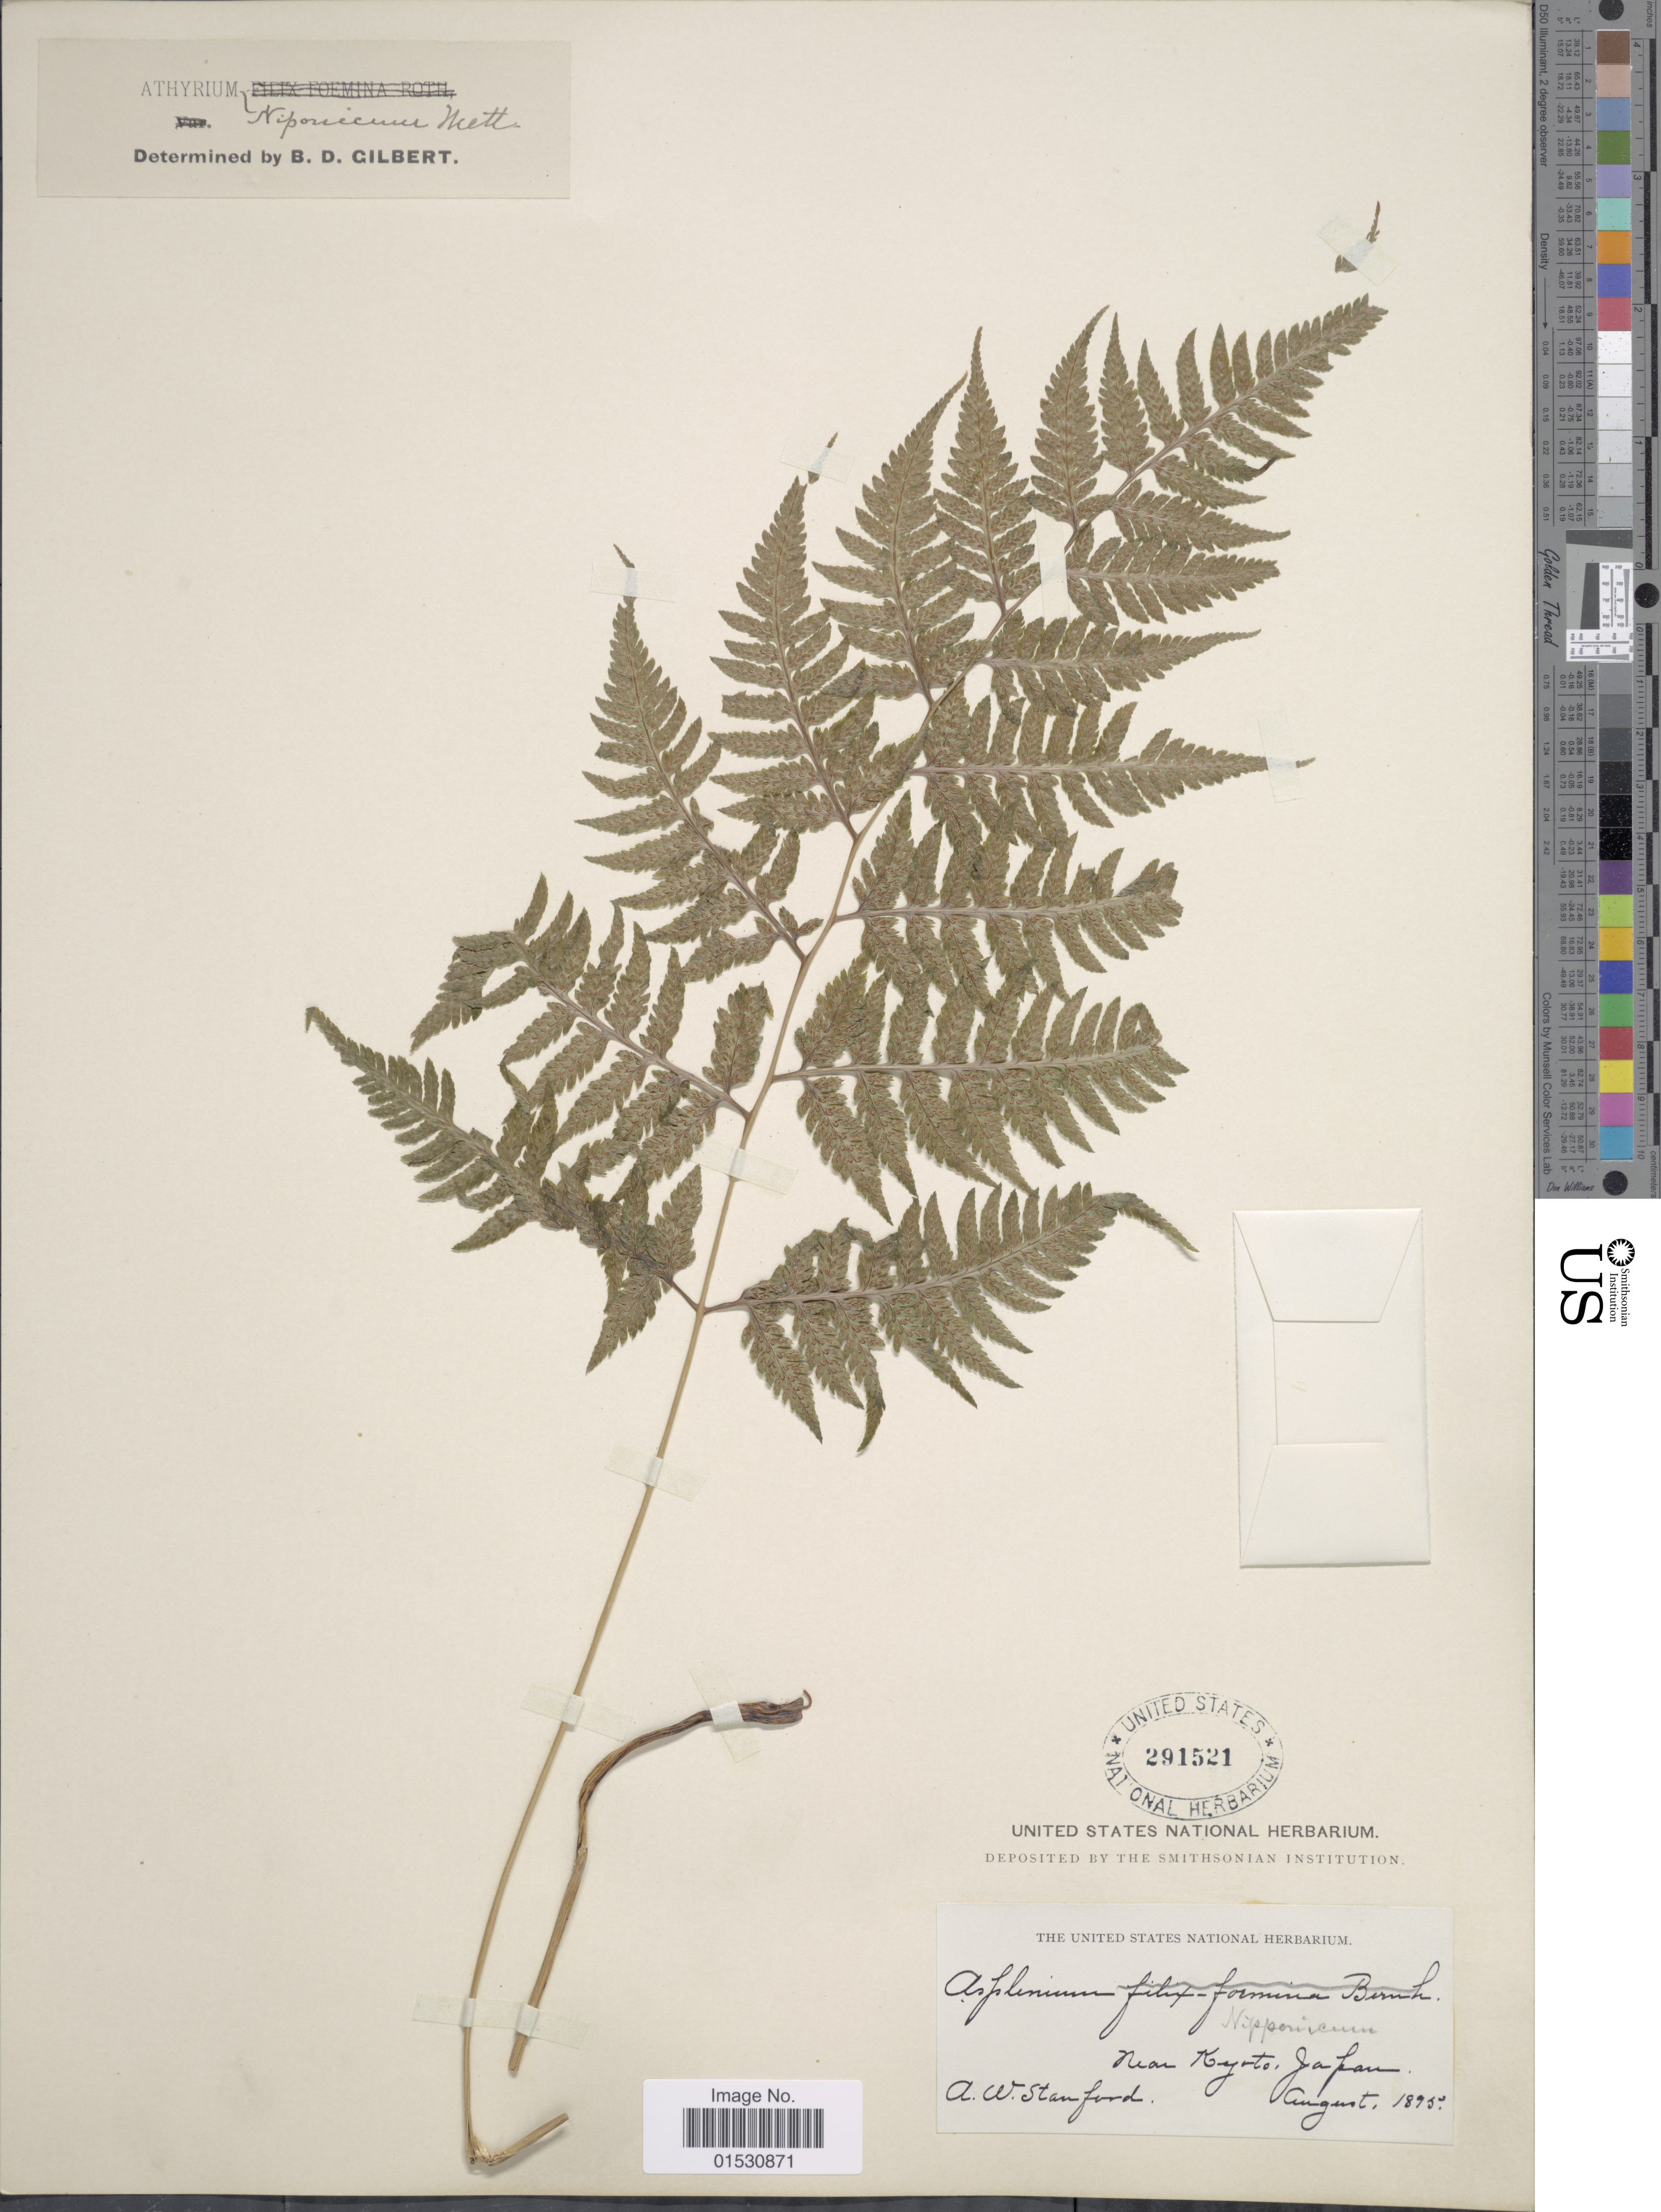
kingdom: Plantae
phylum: Tracheophyta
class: Polypodiopsida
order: Polypodiales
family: Athyriaceae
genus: Athyrium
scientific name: Athyrium nipponicum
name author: (Mett.) Hance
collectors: A. Stanford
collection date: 1895-08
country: Japan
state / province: Kyoto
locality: Near Kyoto.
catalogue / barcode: US 291521